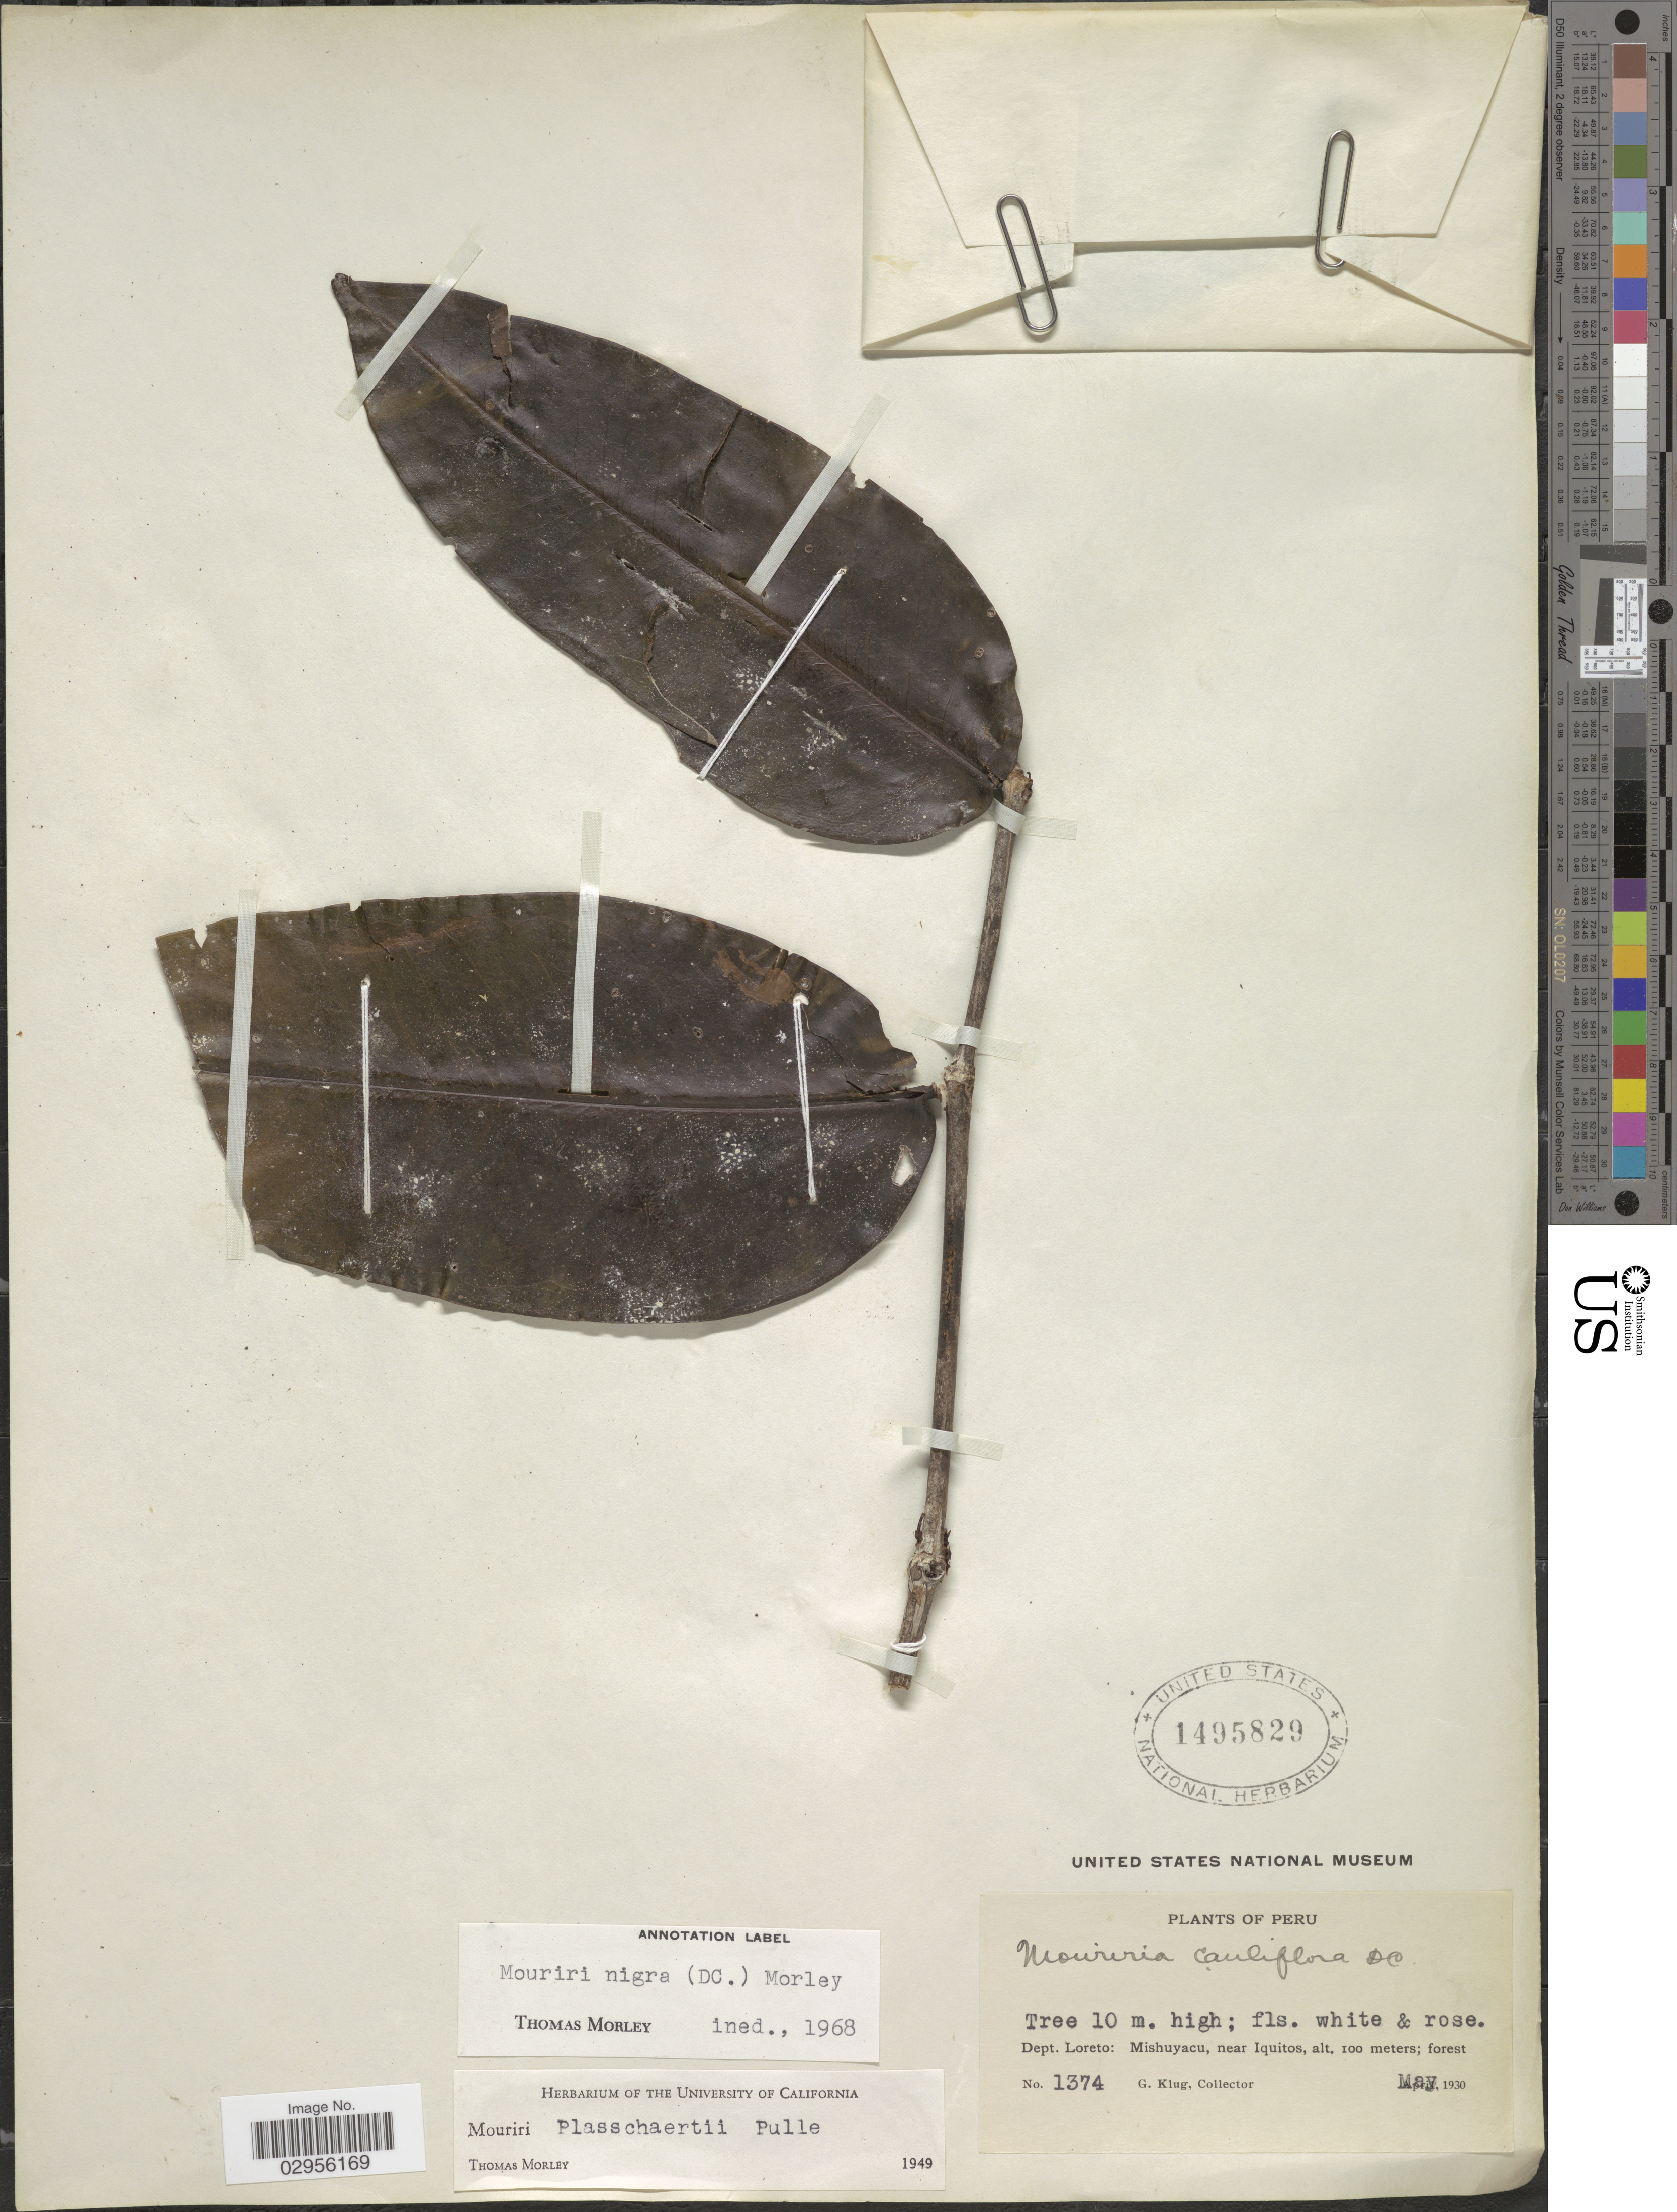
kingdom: Plantae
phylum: Tracheophyta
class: Magnoliopsida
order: Myrtales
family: Melastomataceae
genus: Mouriri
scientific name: Mouriri nigra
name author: (DC.) Morley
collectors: G. Klug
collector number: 1374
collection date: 1930-05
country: Peru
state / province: Loreto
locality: Dept. Loreto: Mishuyacu, near Iquitos.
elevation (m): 100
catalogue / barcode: US 1495829